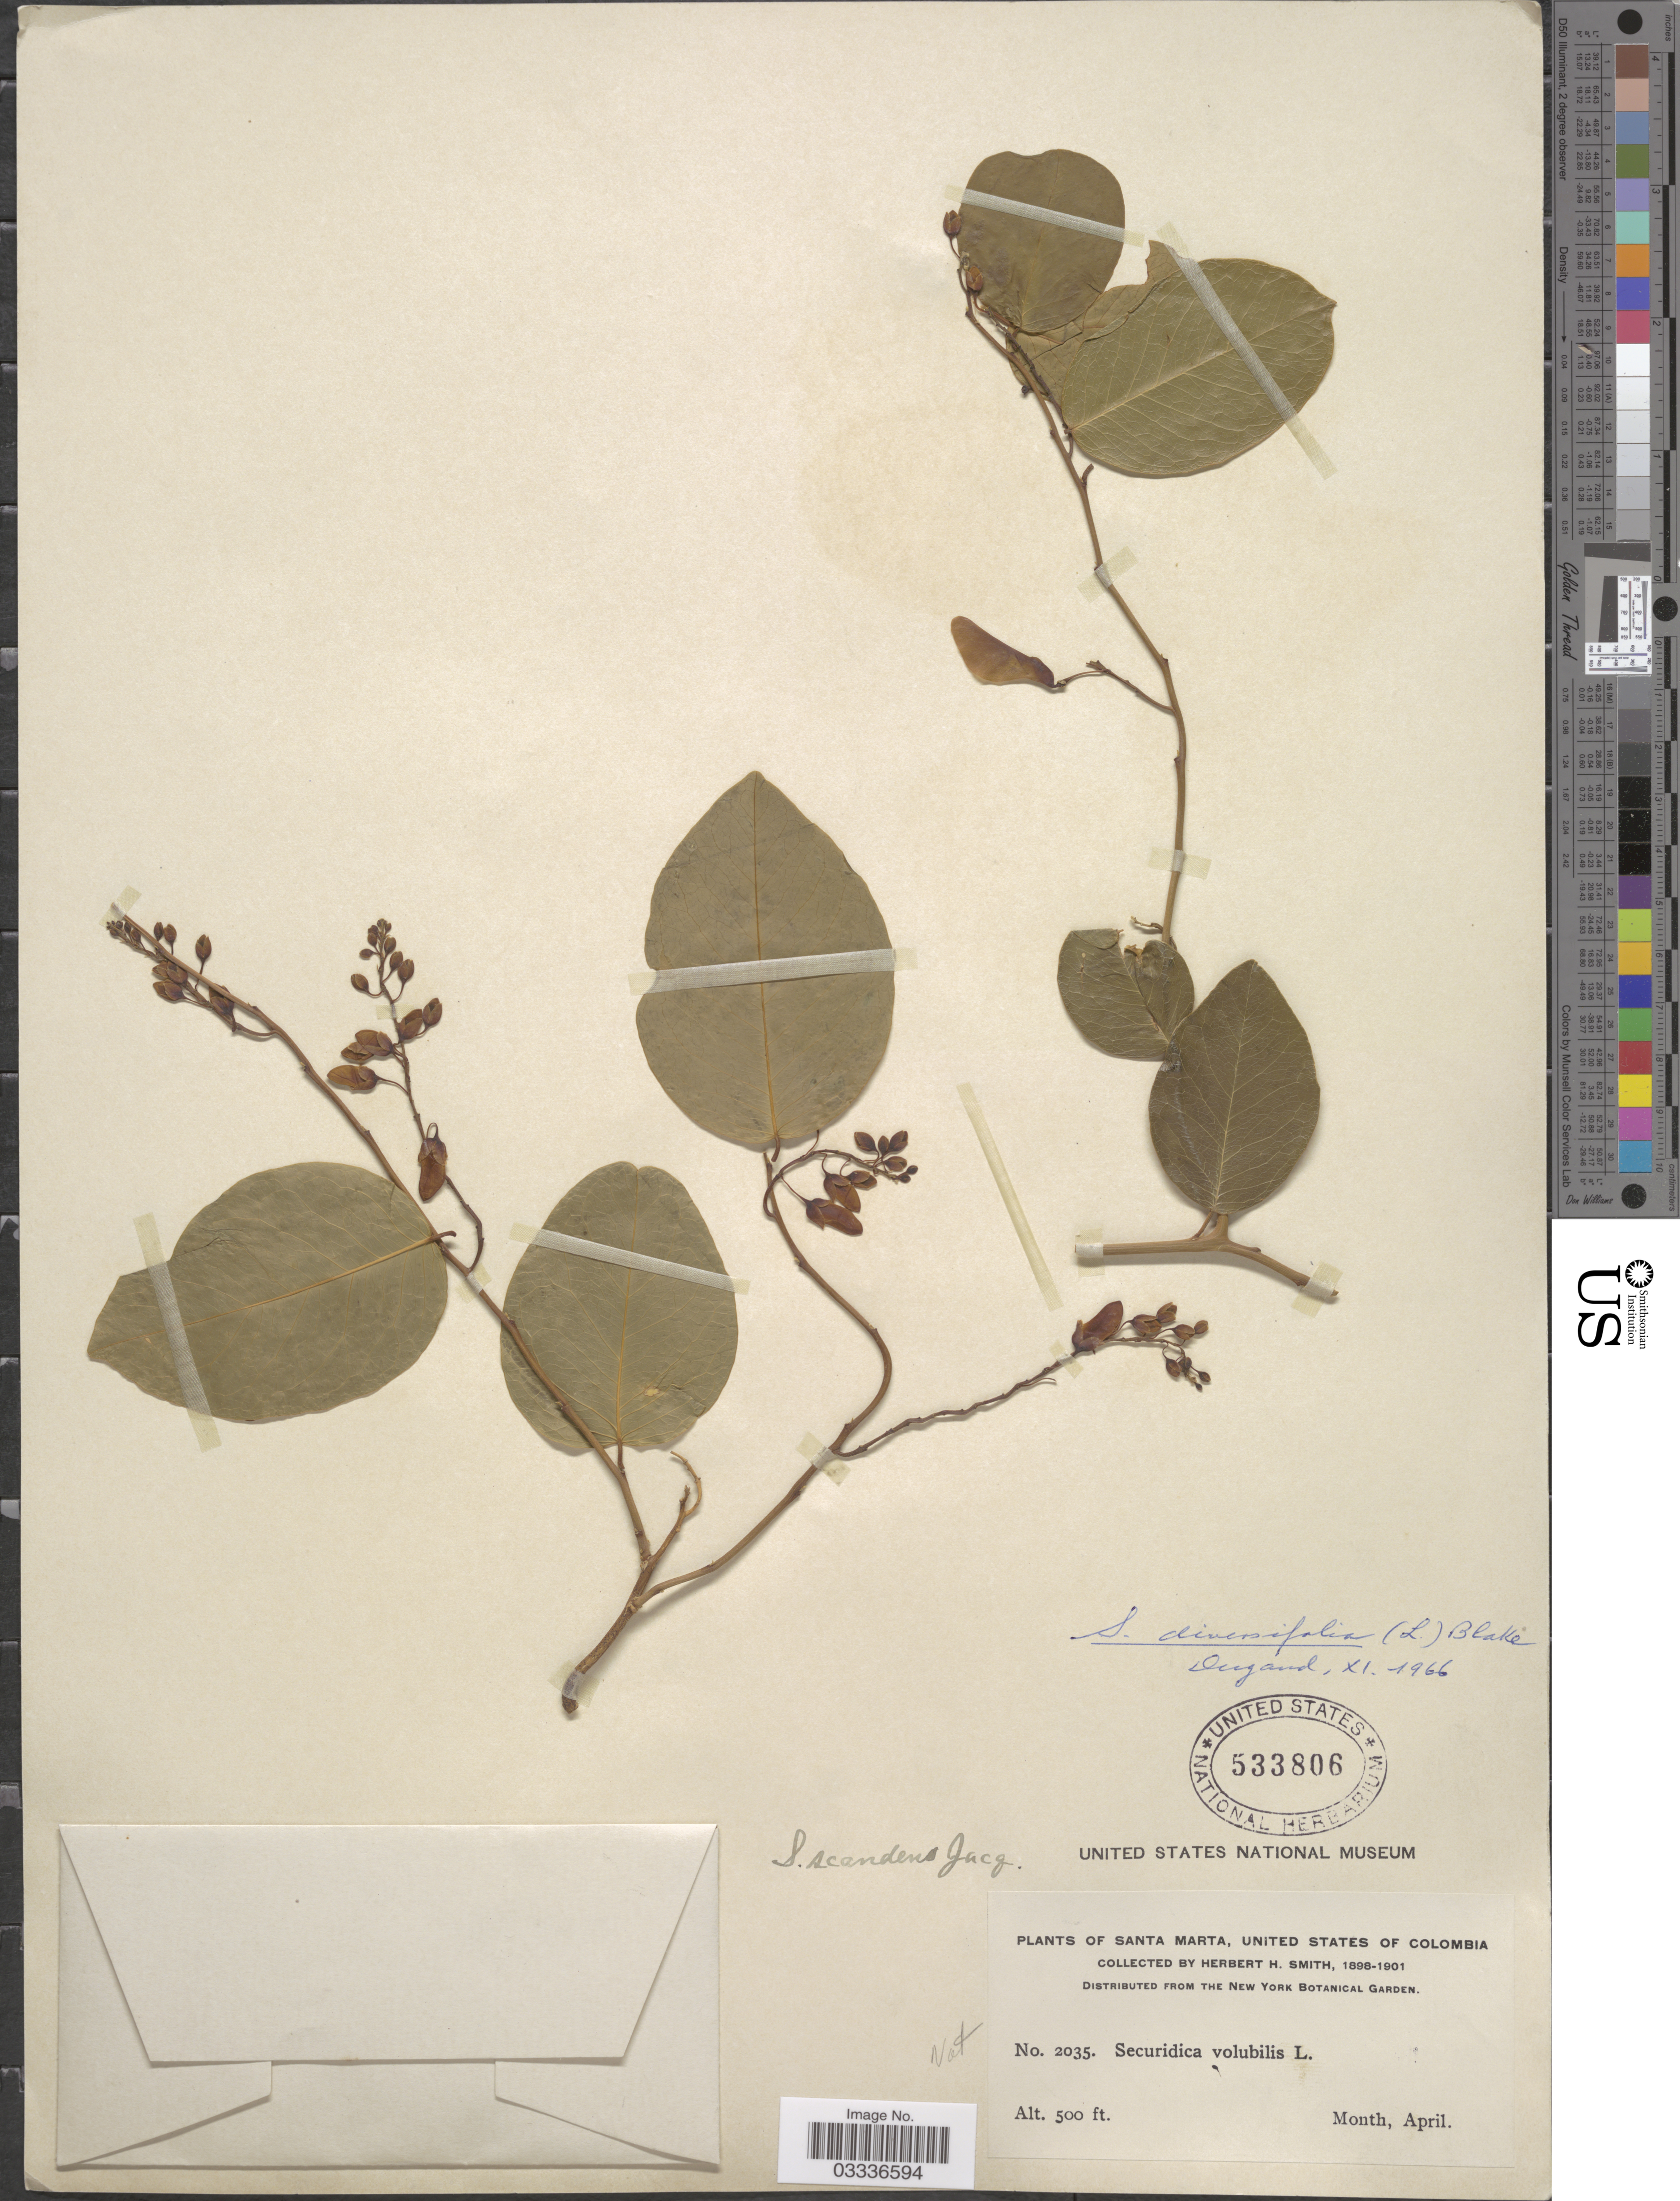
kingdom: Plantae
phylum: Tracheophyta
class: Magnoliopsida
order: Fabales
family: Polygalaceae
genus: Securidaca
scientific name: Securidaca scandens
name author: Jacq.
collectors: Herbert H. Smith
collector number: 2035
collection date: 1898-04/1901-04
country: Colombia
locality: Santa Marta, United States of Colombia.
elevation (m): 152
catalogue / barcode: US 533806